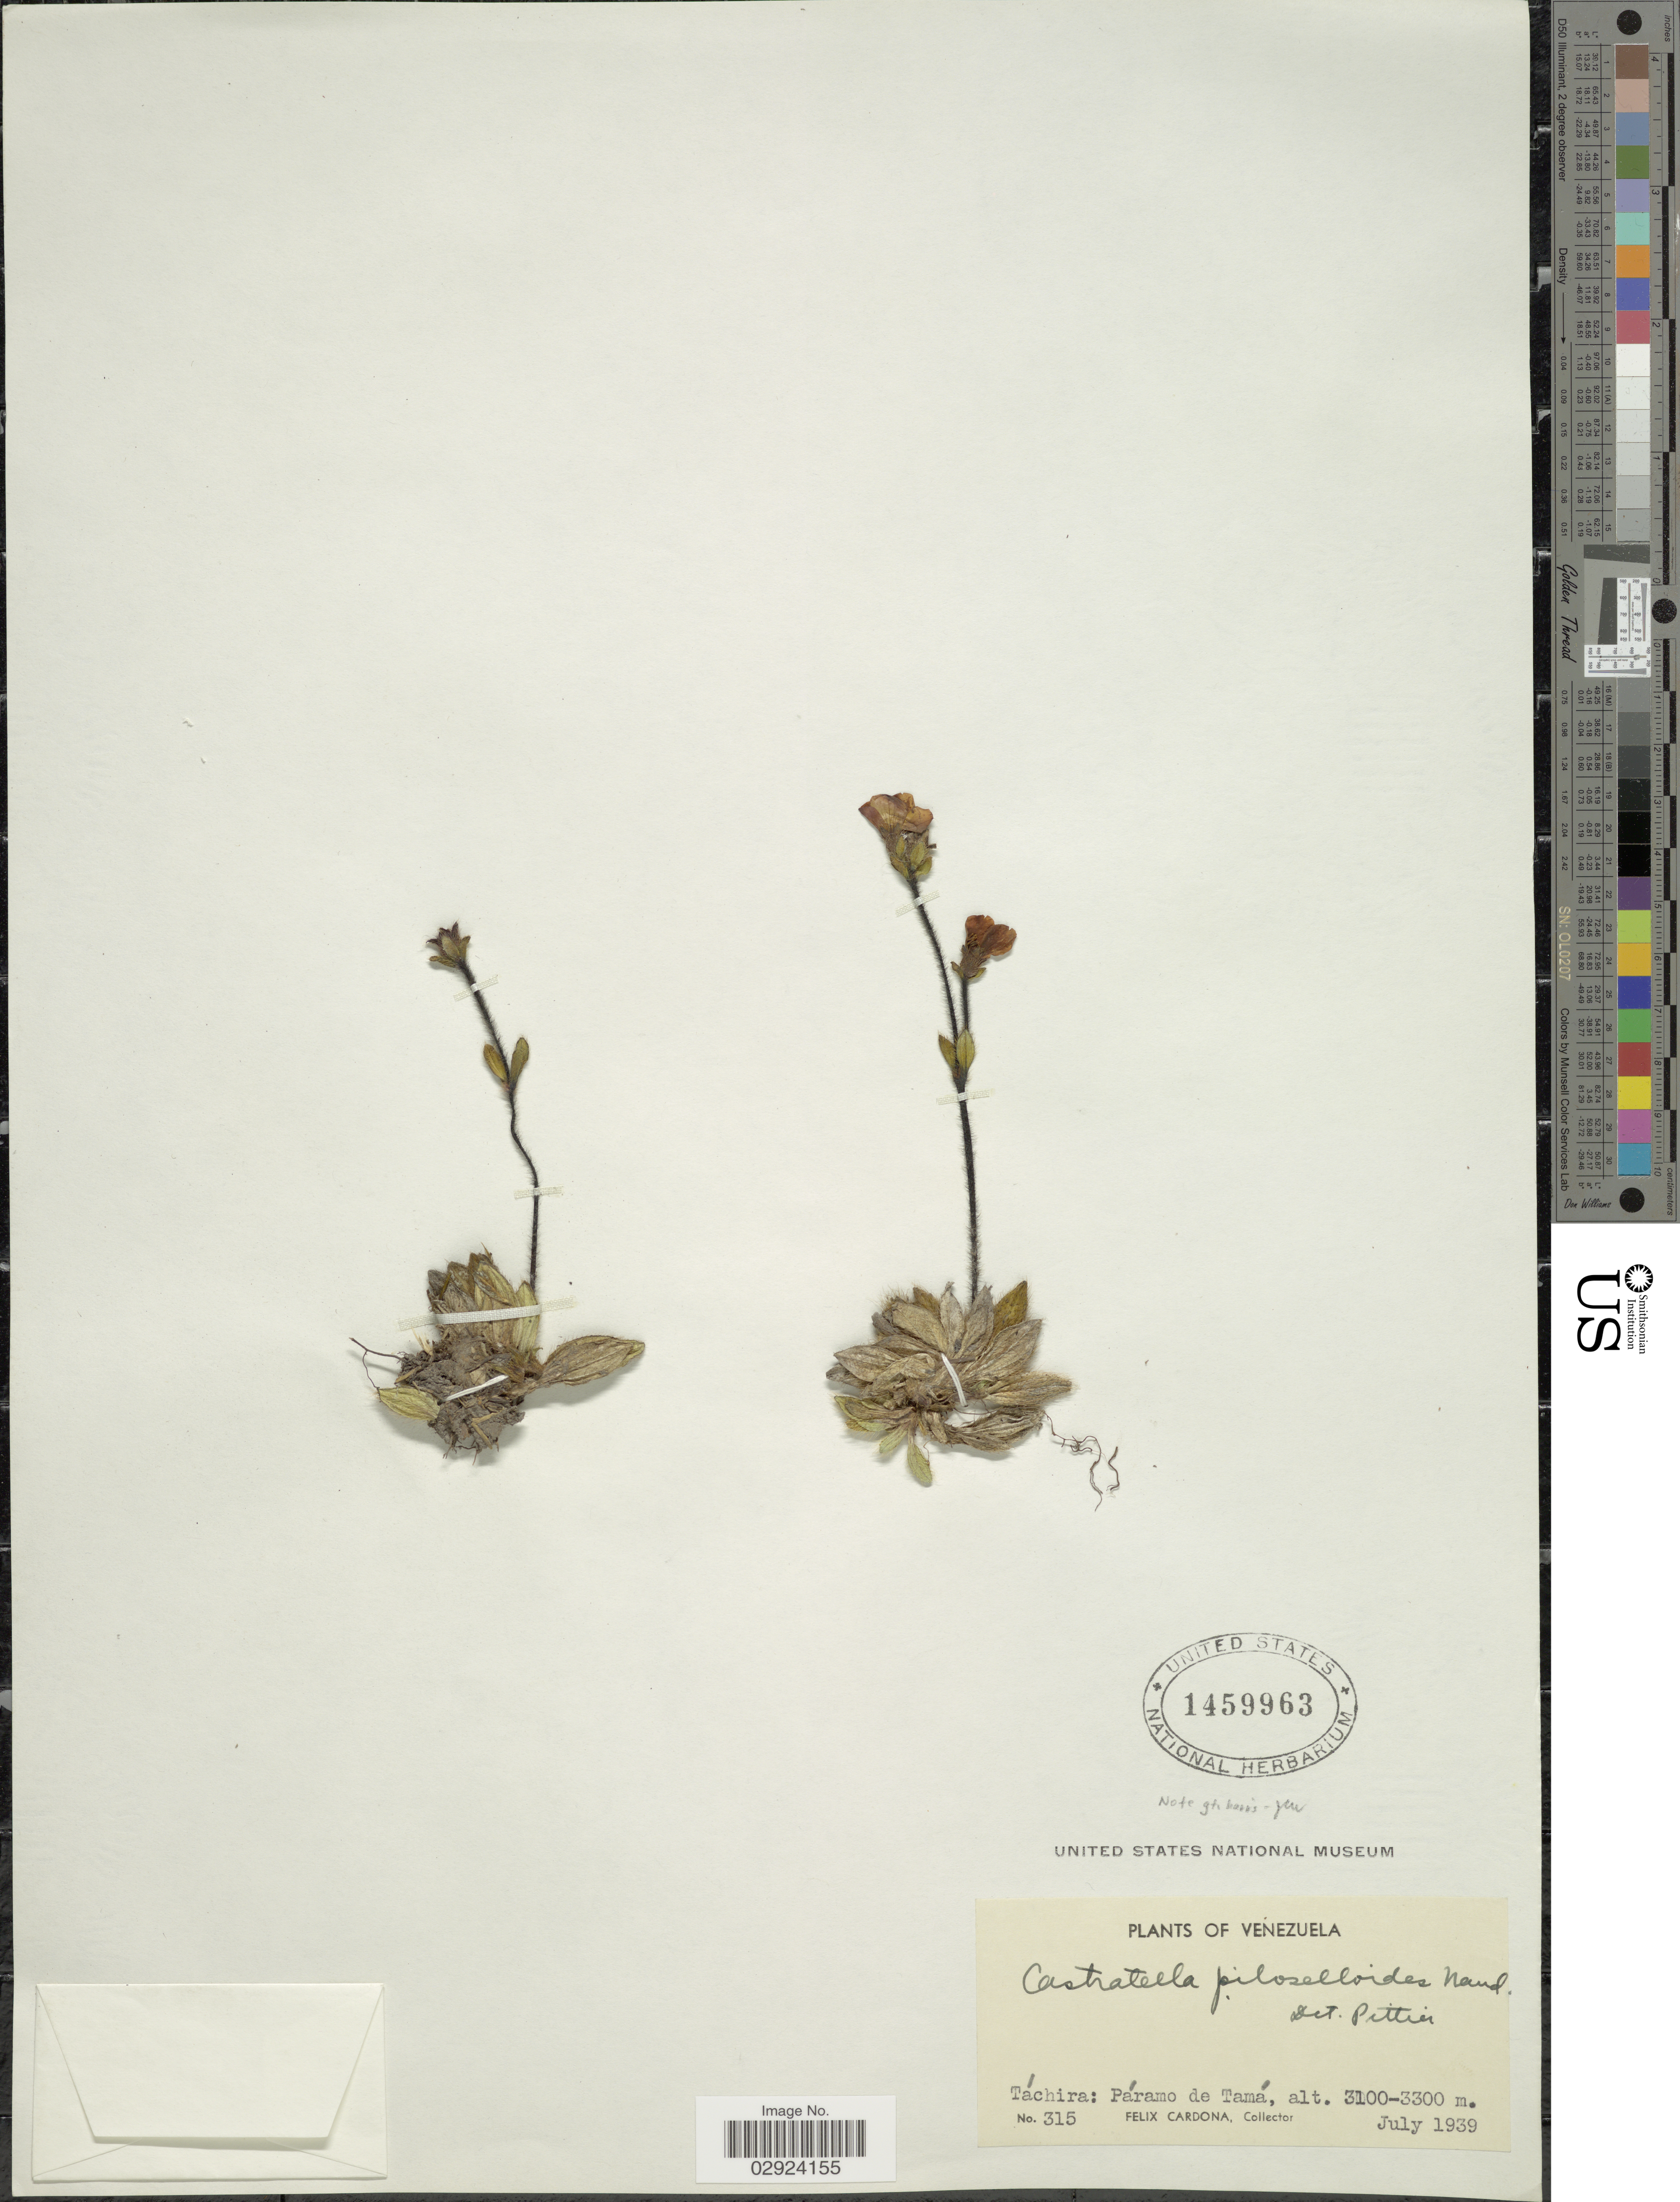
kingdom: Plantae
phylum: Tracheophyta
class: Magnoliopsida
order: Myrtales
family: Melastomataceae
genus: Castratella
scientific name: Castratella piloselloides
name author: (Bonpl.) Naudin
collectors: F. Cardona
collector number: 315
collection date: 1939-07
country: Venezuela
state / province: Tachira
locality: Táchira: Páramo de Tamá.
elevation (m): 3100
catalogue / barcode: US 1459963